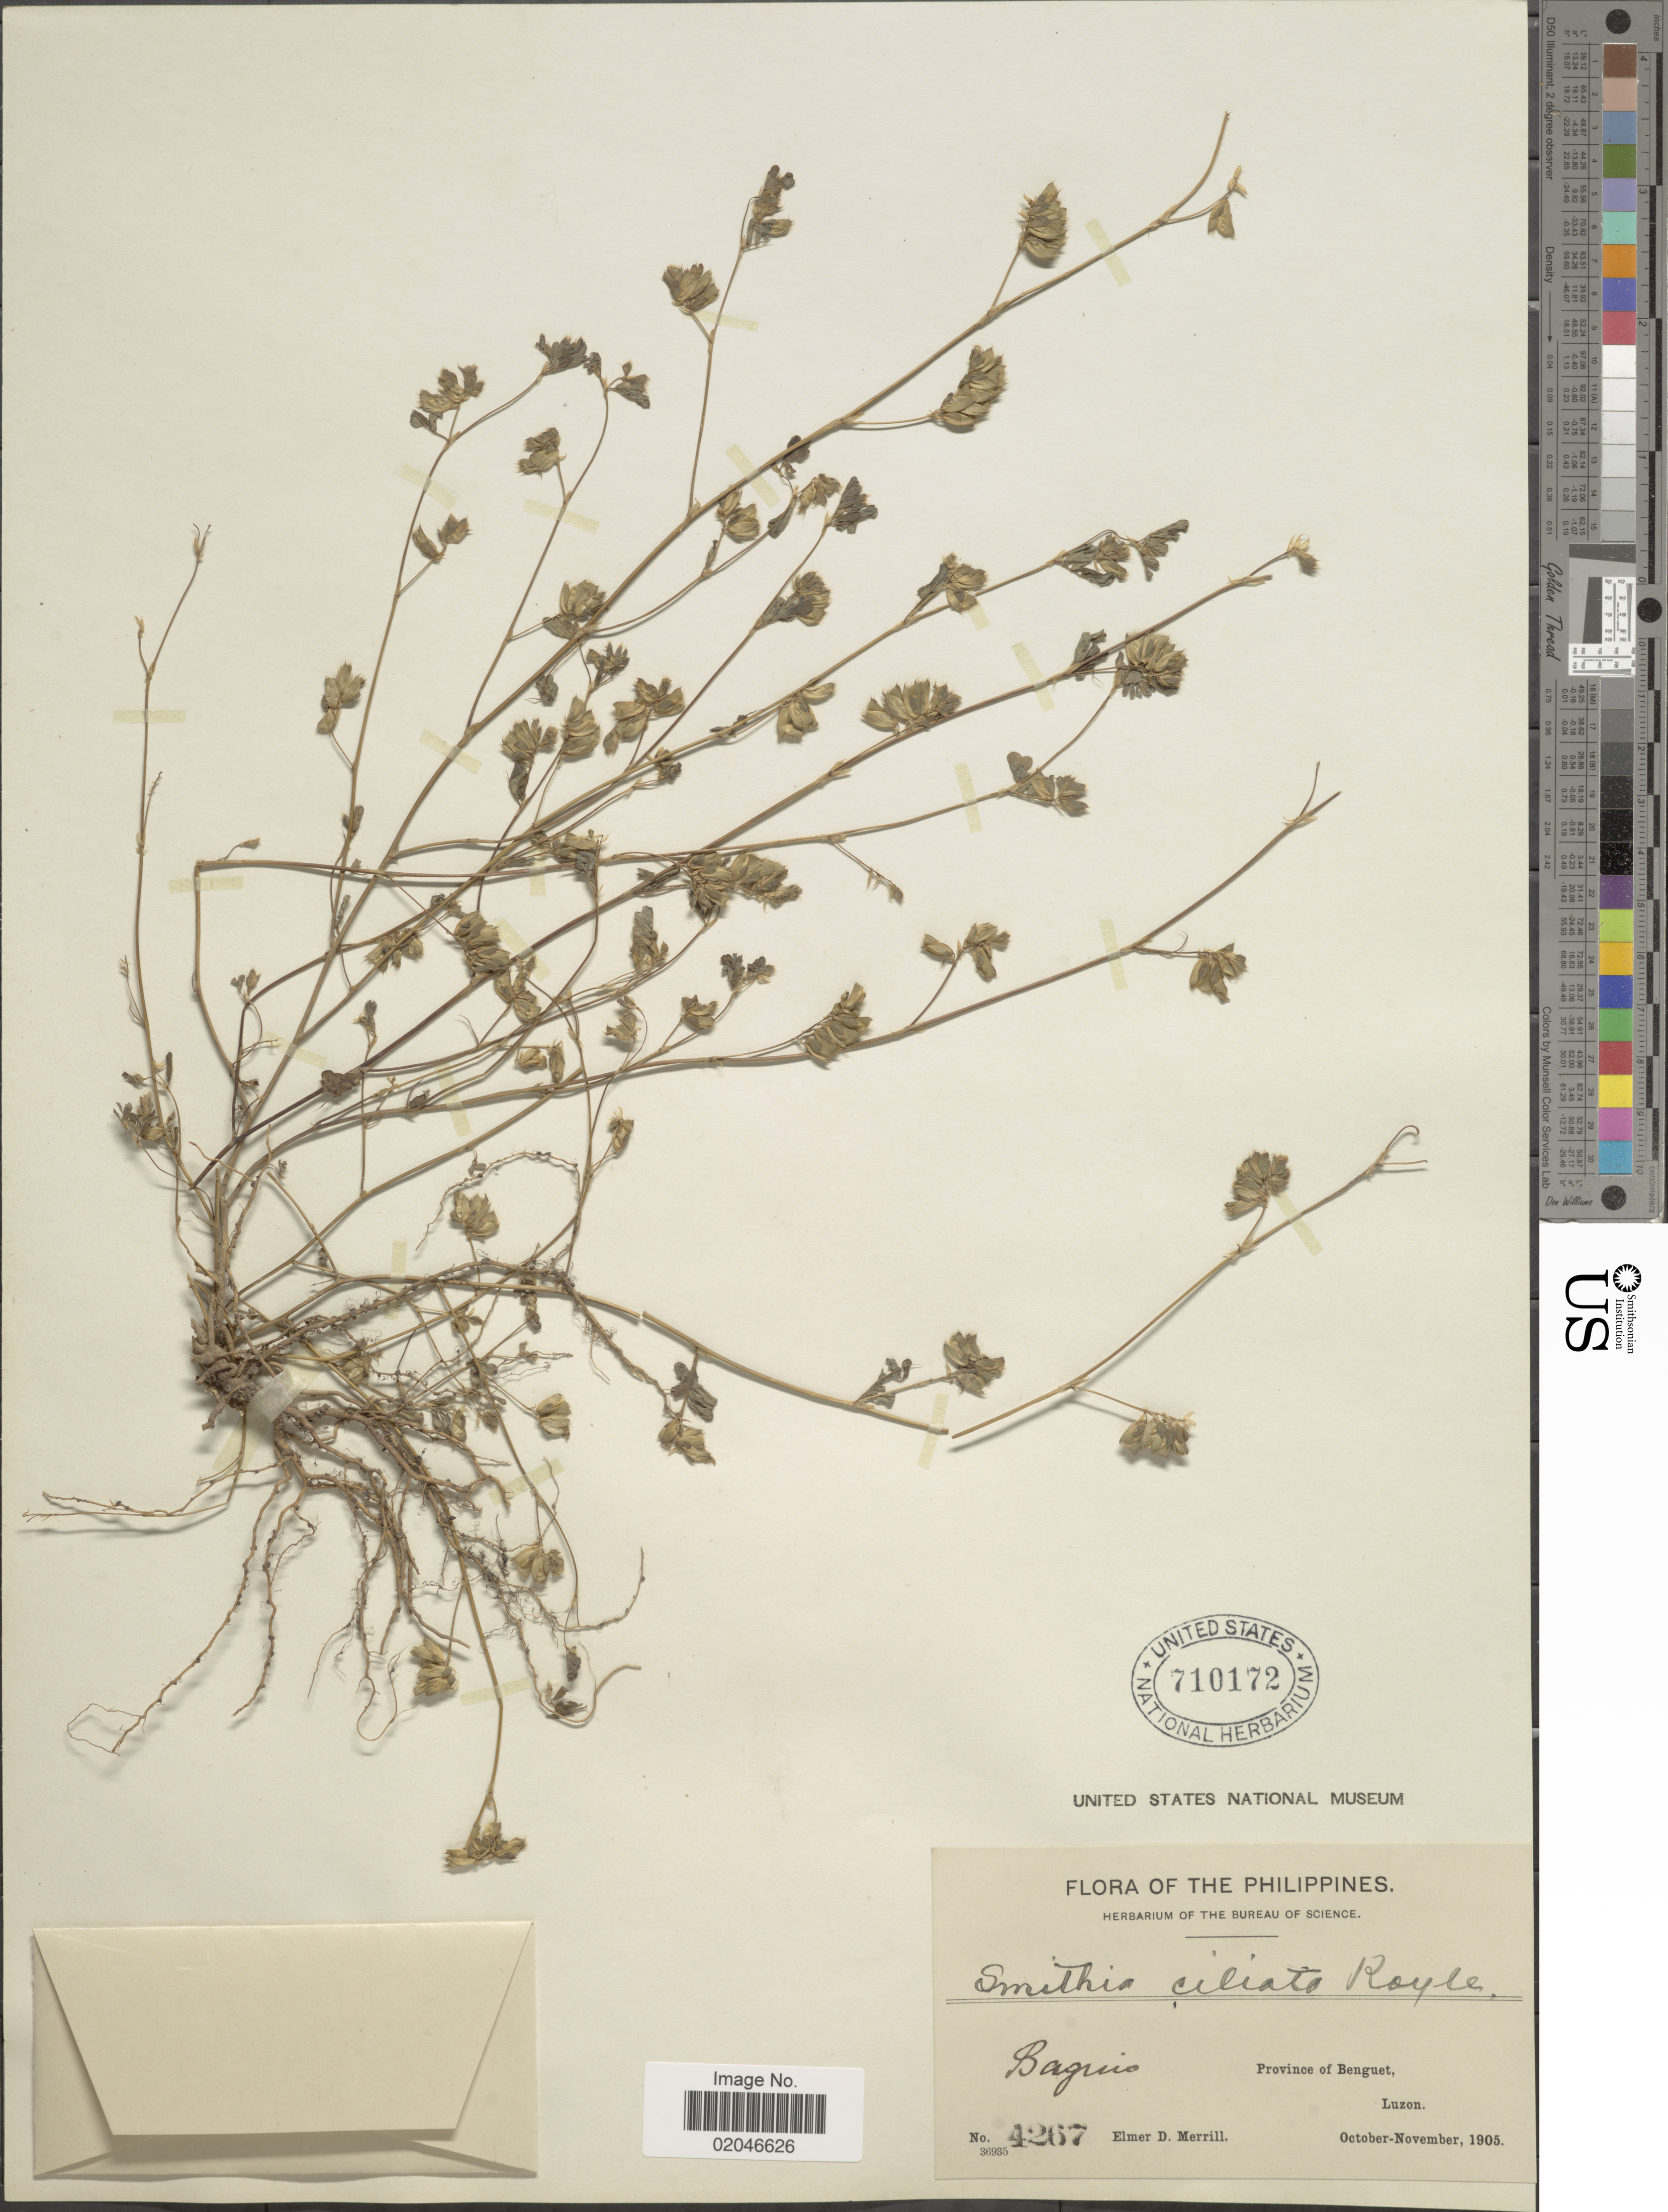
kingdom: Plantae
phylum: Tracheophyta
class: Magnoliopsida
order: Fabales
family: Fabaceae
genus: Smithia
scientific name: Smithia ciliata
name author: Royle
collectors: E. D. Merrill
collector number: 4267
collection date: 1905-10/1905-11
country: Philippines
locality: Baguio, Province Benguet, Northern Luzon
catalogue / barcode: US 710172